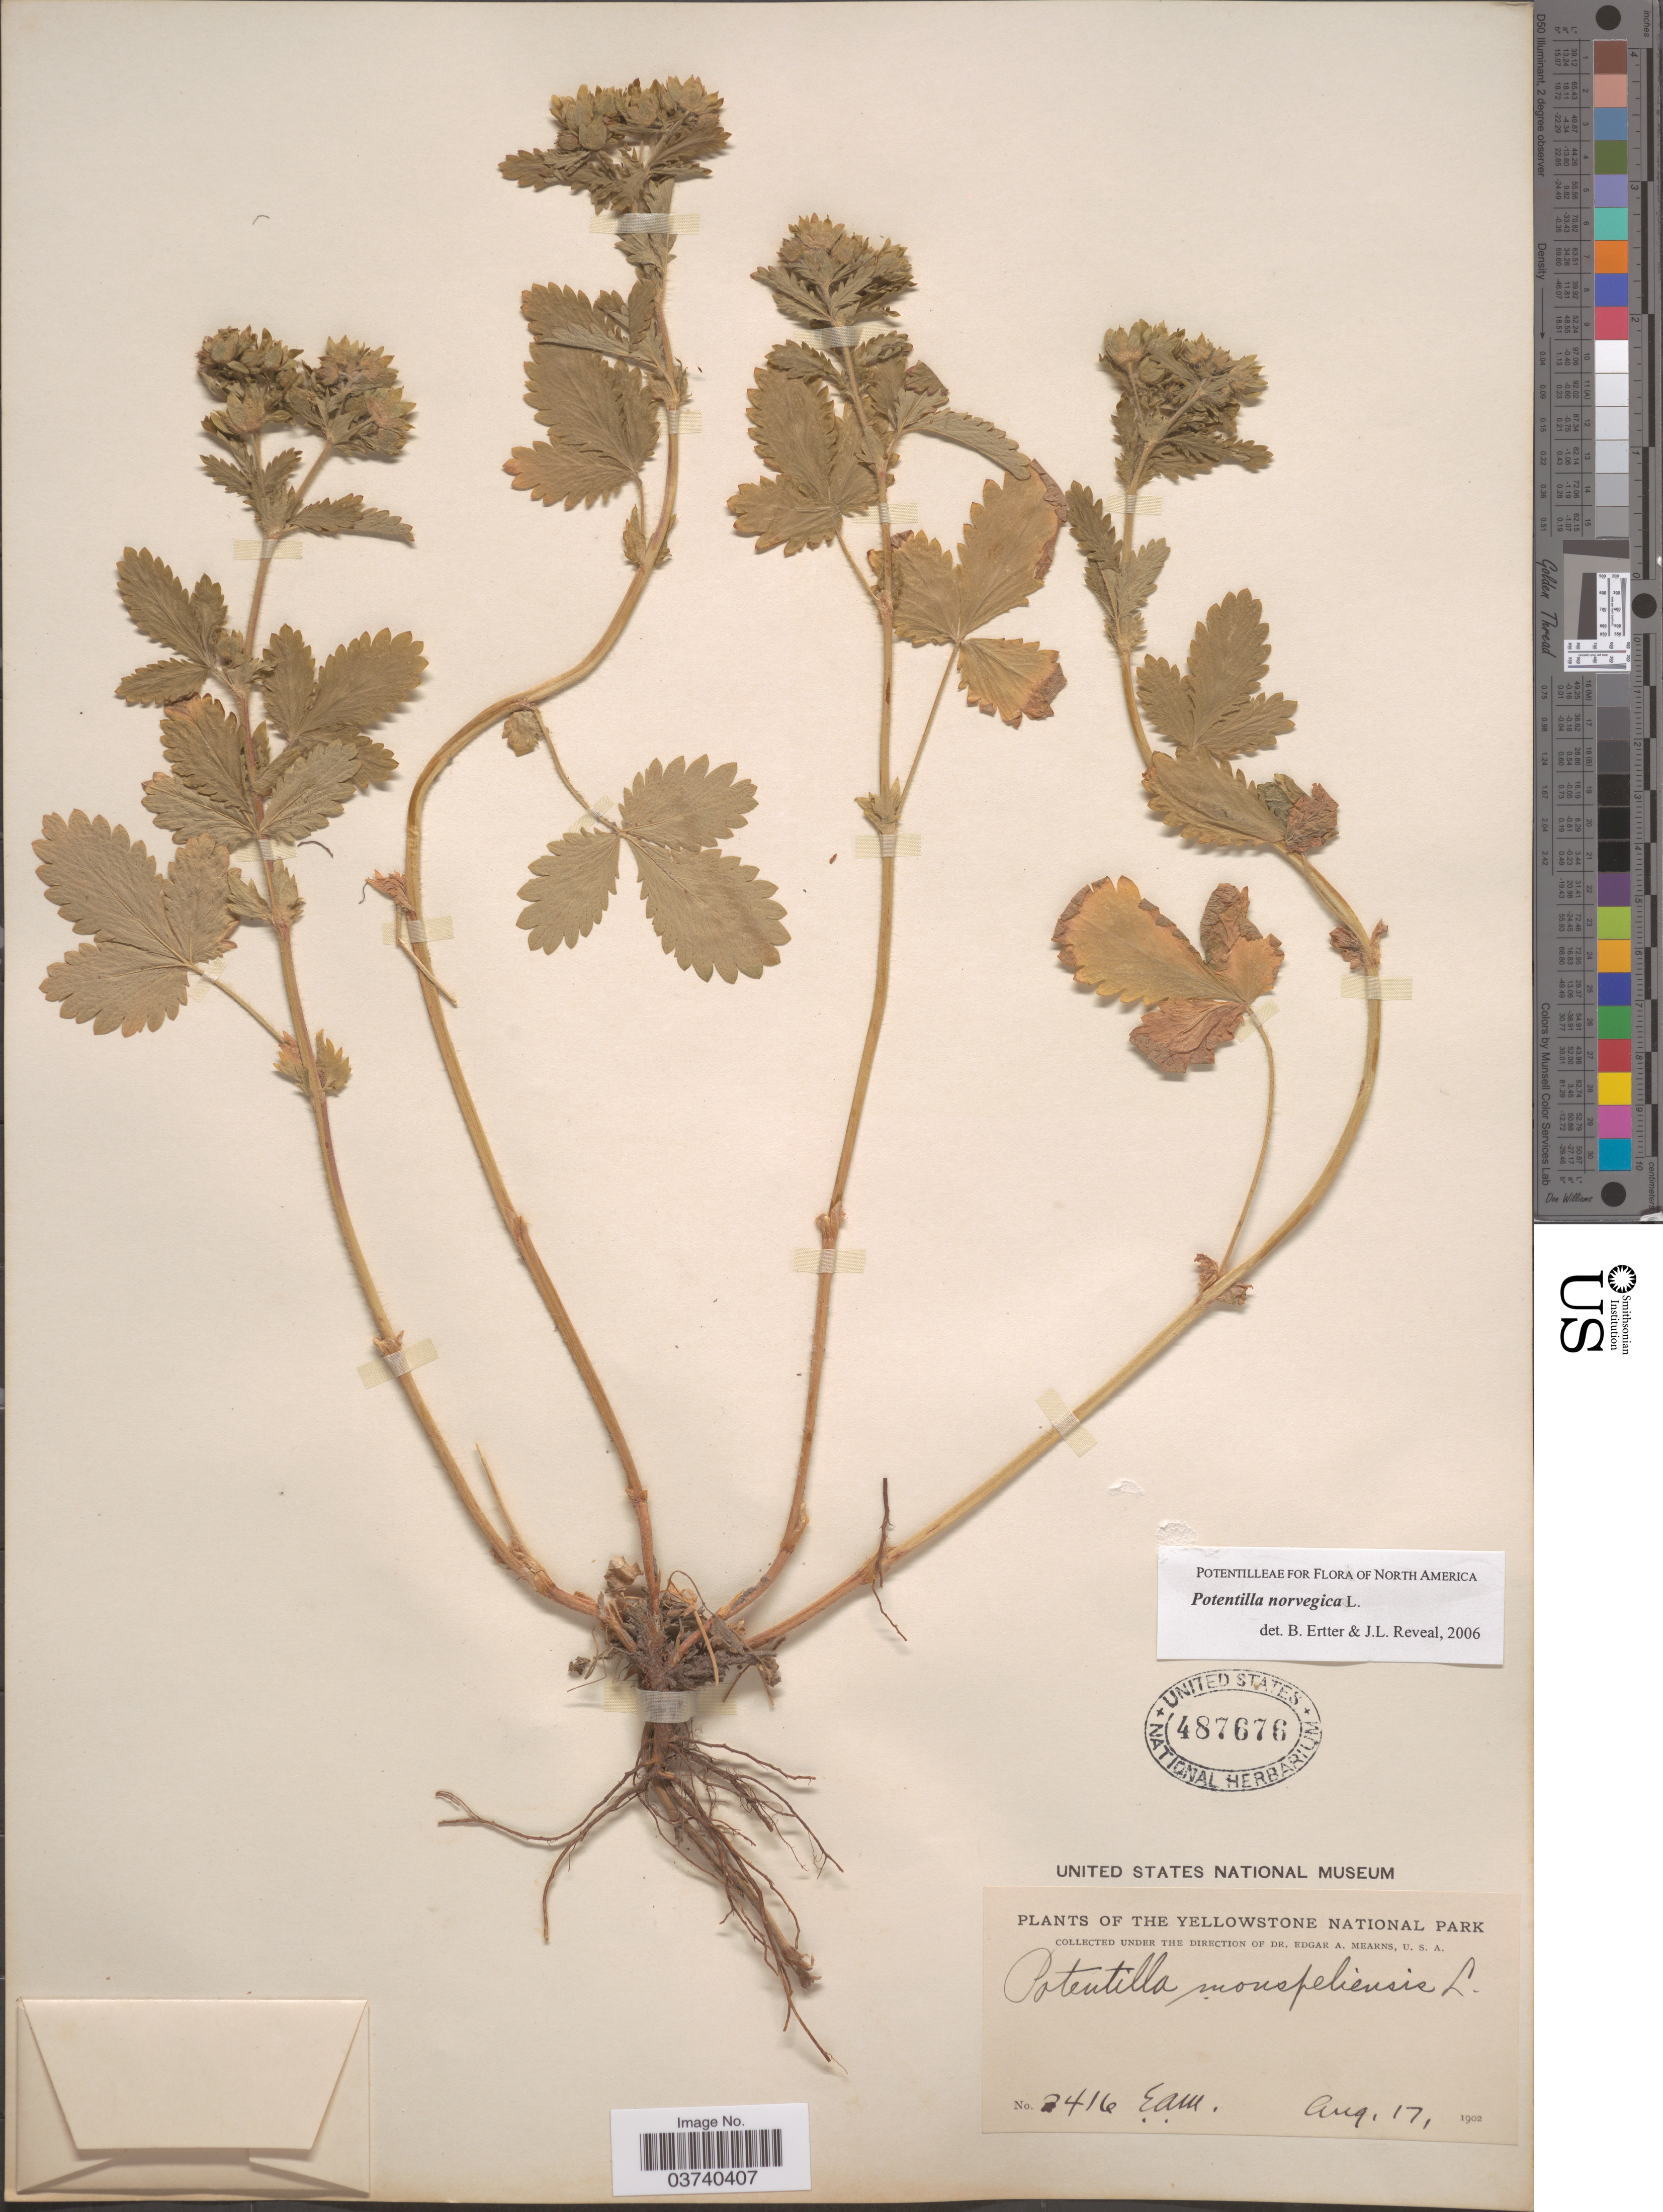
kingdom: Plantae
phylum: Tracheophyta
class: Magnoliopsida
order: Rosales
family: Rosaceae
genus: Potentilla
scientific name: Potentilla norvegica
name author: L.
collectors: E. A. Mearns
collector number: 2416*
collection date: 1902-08-17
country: United States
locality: The Yellowstone National Park.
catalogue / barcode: US 487676